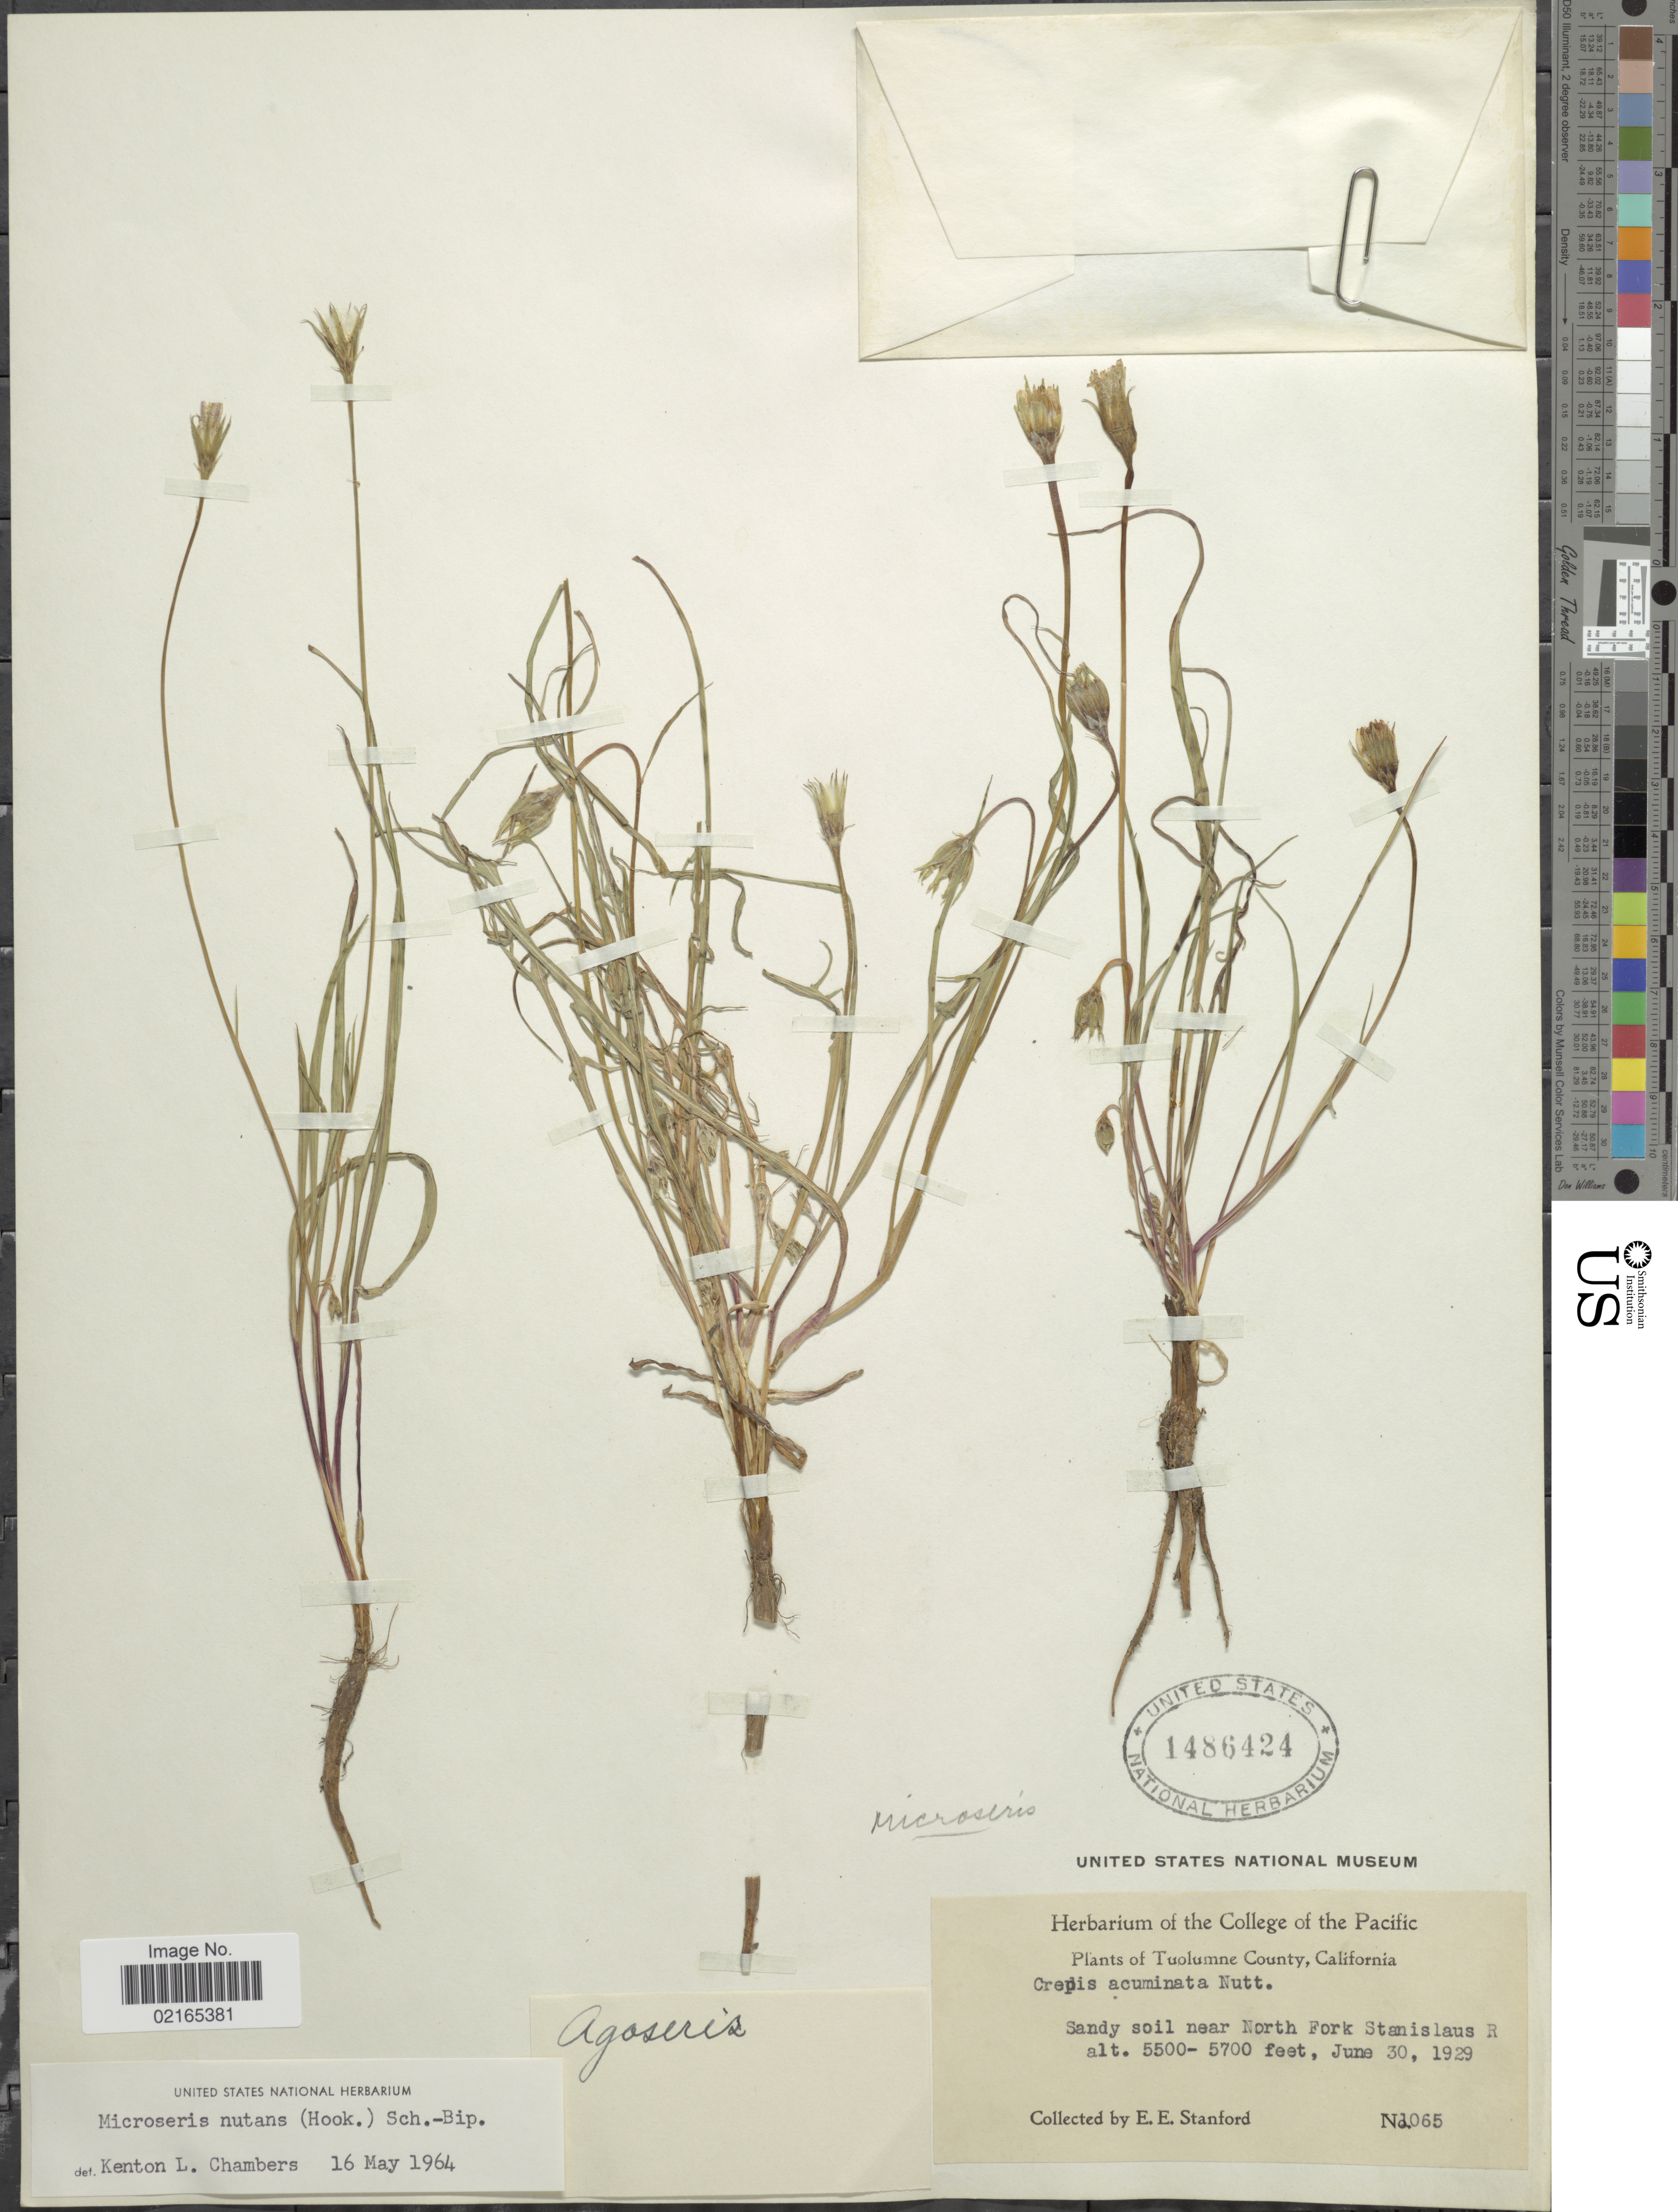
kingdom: Plantae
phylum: Tracheophyta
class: Magnoliopsida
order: Asterales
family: Asteraceae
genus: Microseris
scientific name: Microseris nutans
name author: (Hook.) Sch. Bip.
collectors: E. Stanford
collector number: N1065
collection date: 1929-06-30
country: United States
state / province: California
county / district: Tuolumne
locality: Tuolumne County, sandy soil near Fort Fork Stanislaus R.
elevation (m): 1676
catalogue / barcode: US 1486424